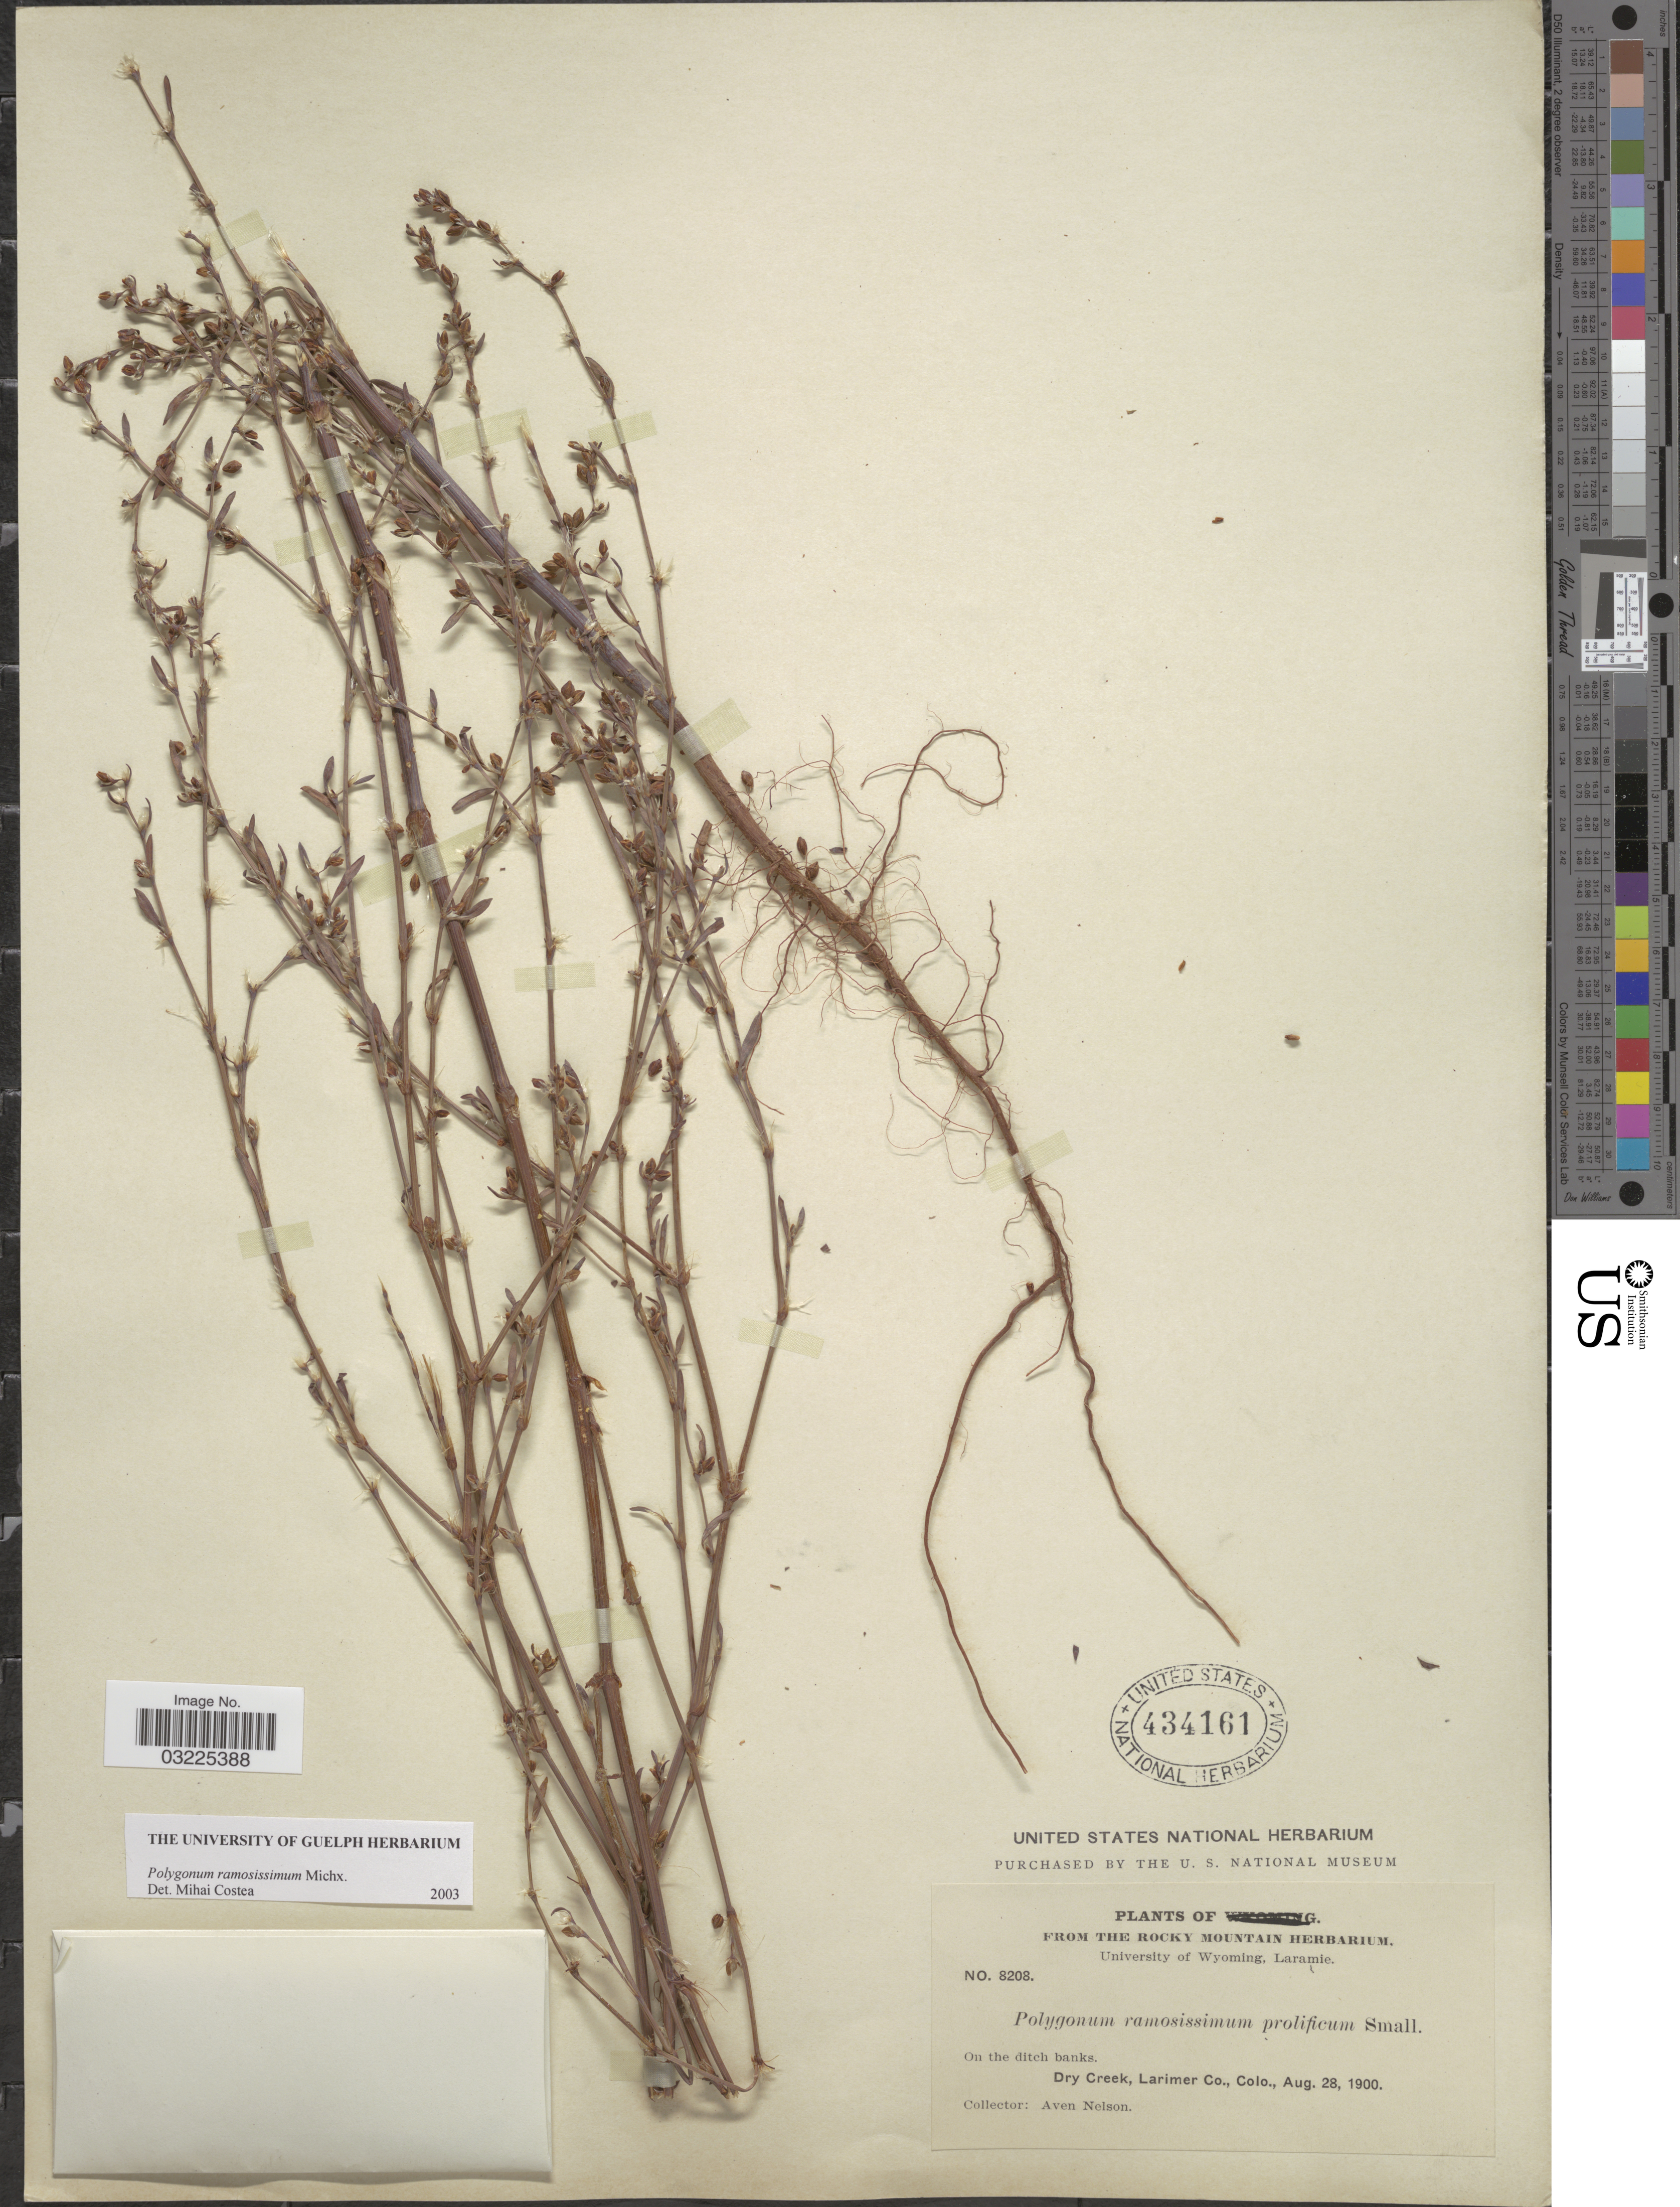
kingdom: Plantae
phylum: Tracheophyta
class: Magnoliopsida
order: Caryophyllales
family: Polygonaceae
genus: Polygonum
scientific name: Polygonum ramosissimum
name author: Michx.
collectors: A. Nelson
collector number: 8208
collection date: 1900-08-28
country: United States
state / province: Colorado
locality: Dry Creek, Larimer Co., Colo.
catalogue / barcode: US 434161